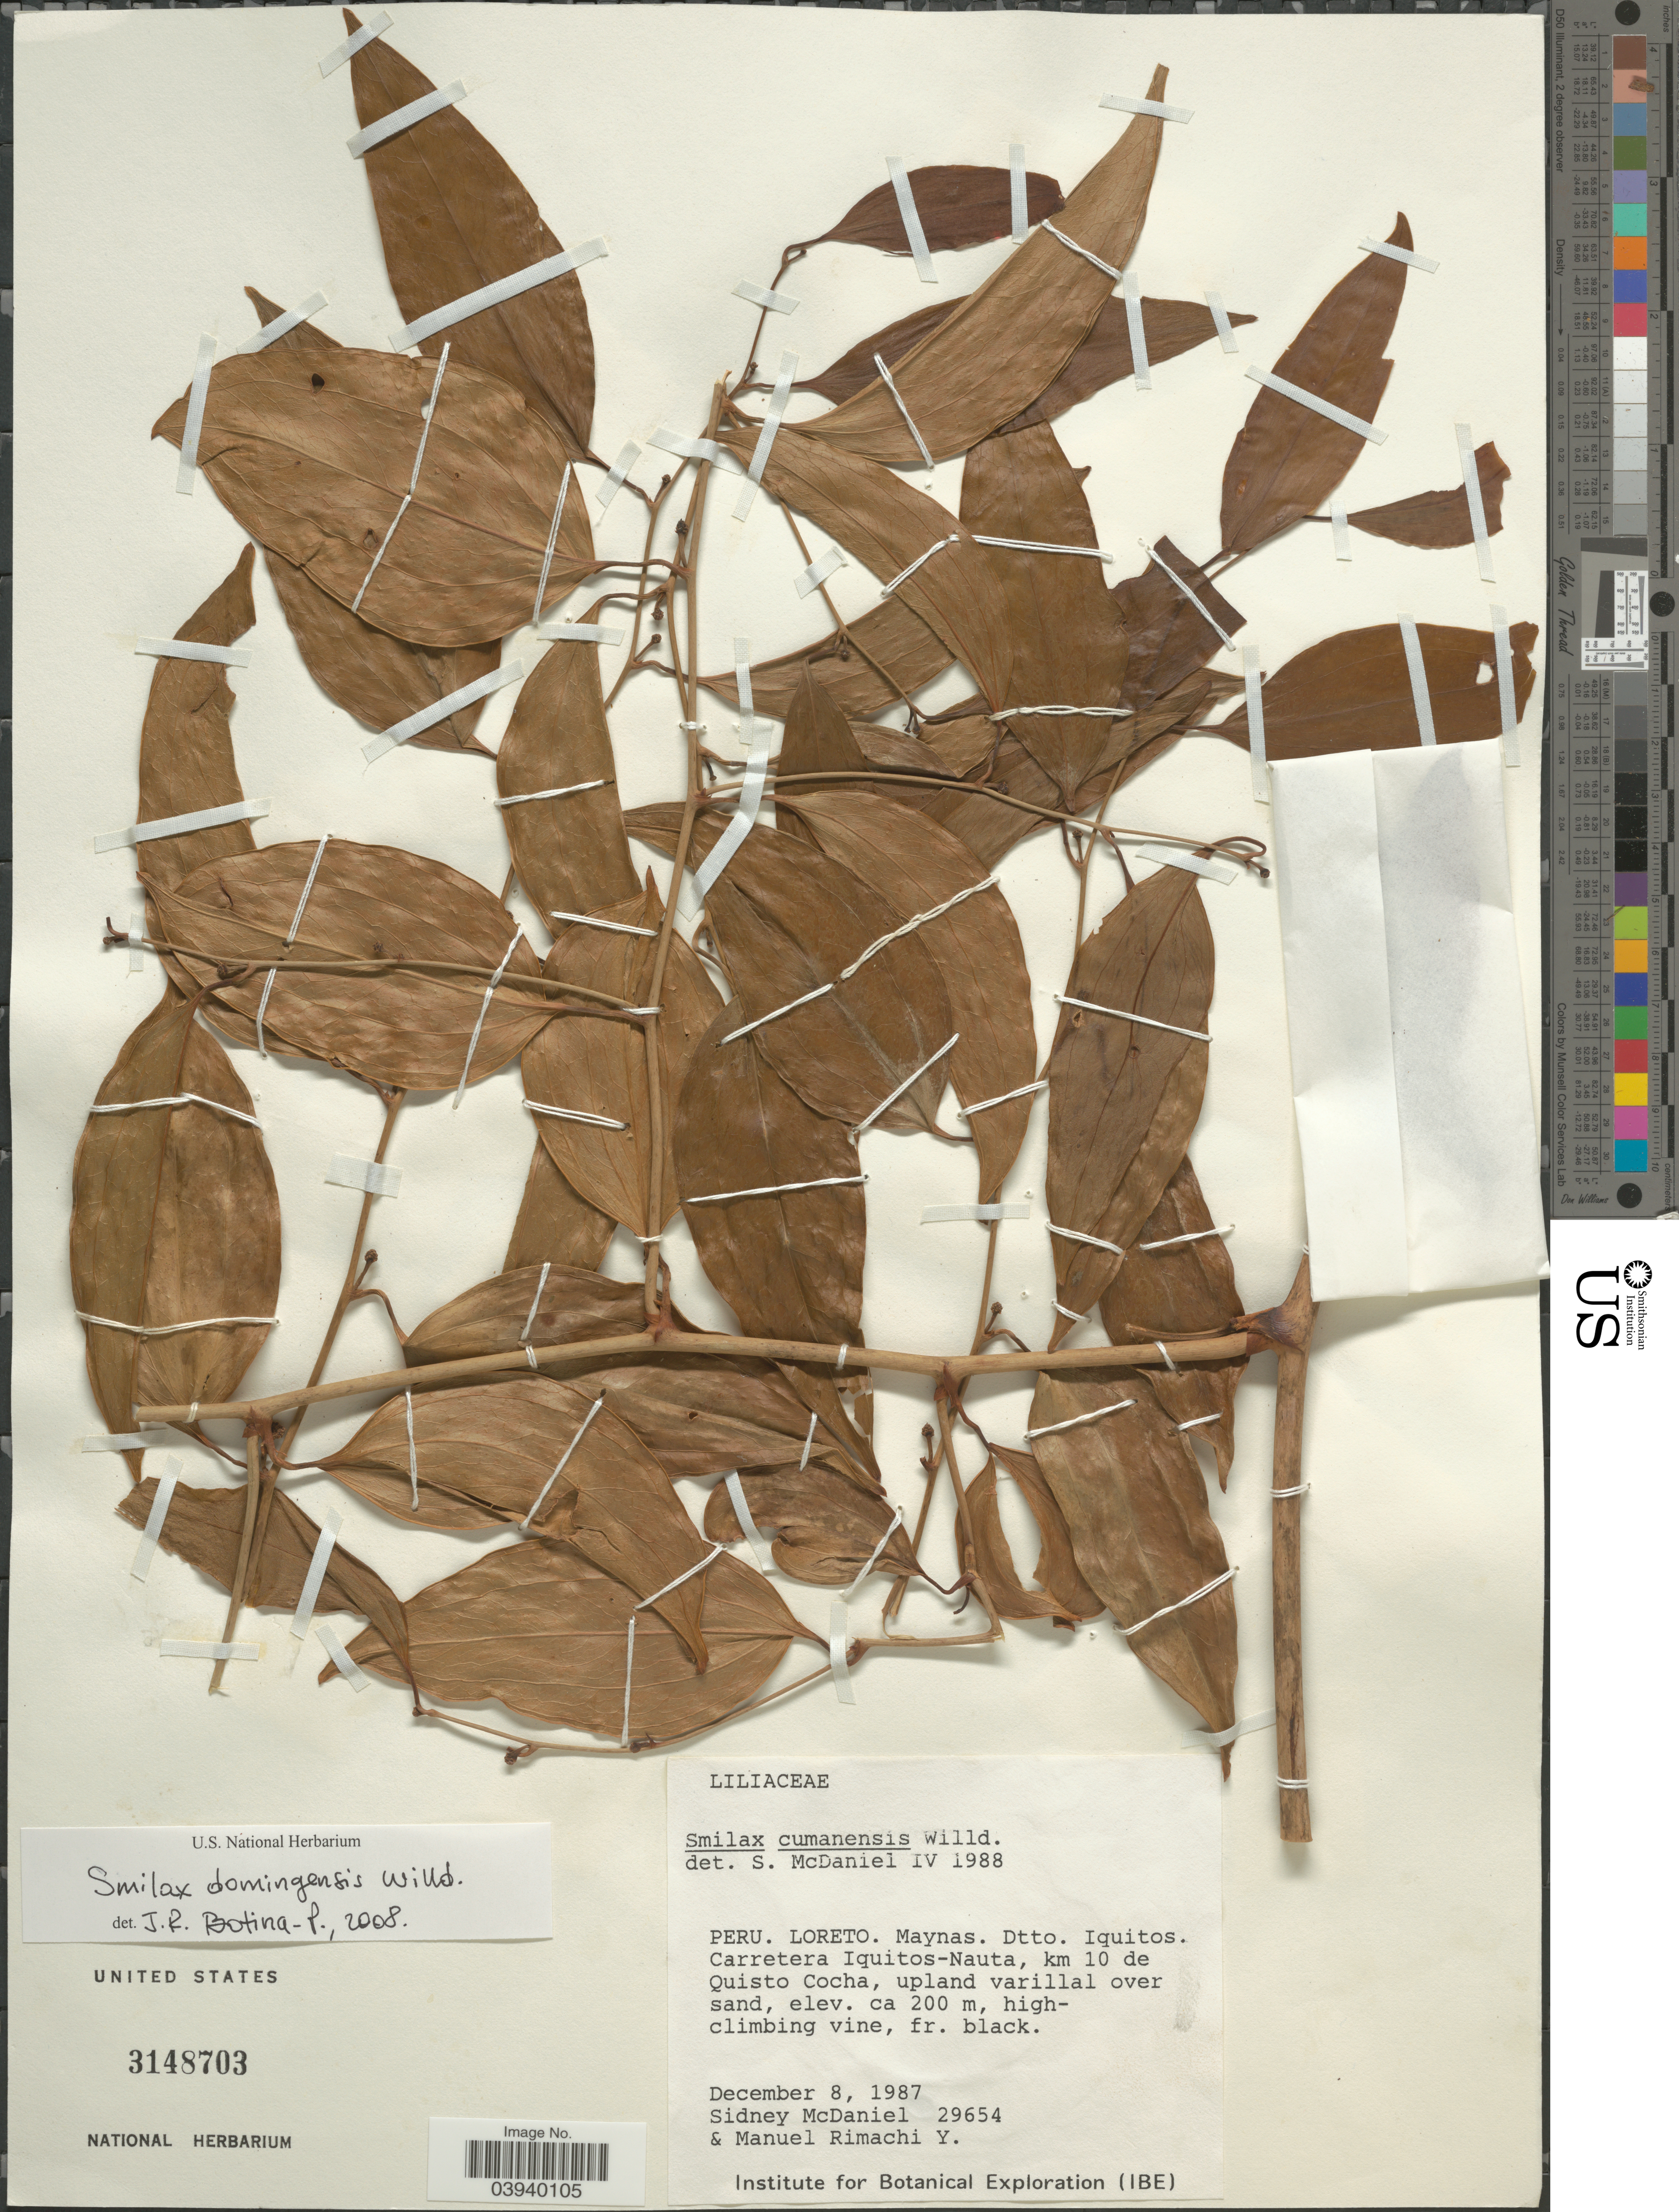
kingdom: Plantae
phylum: Tracheophyta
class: Liliopsida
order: Liliales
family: Smilacaceae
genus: Smilax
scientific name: Smilax domingensis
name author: Willd.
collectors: S. McDaniel & M. Rimachi Y.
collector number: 29654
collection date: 1987-12-08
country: Peru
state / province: Loreto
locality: Maynas. Dtto. Iquitos. Carretera Iquitos-Nauta, km 10 de Quisto Cocha, upland varillal over sand.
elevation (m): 200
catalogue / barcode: US 3148703